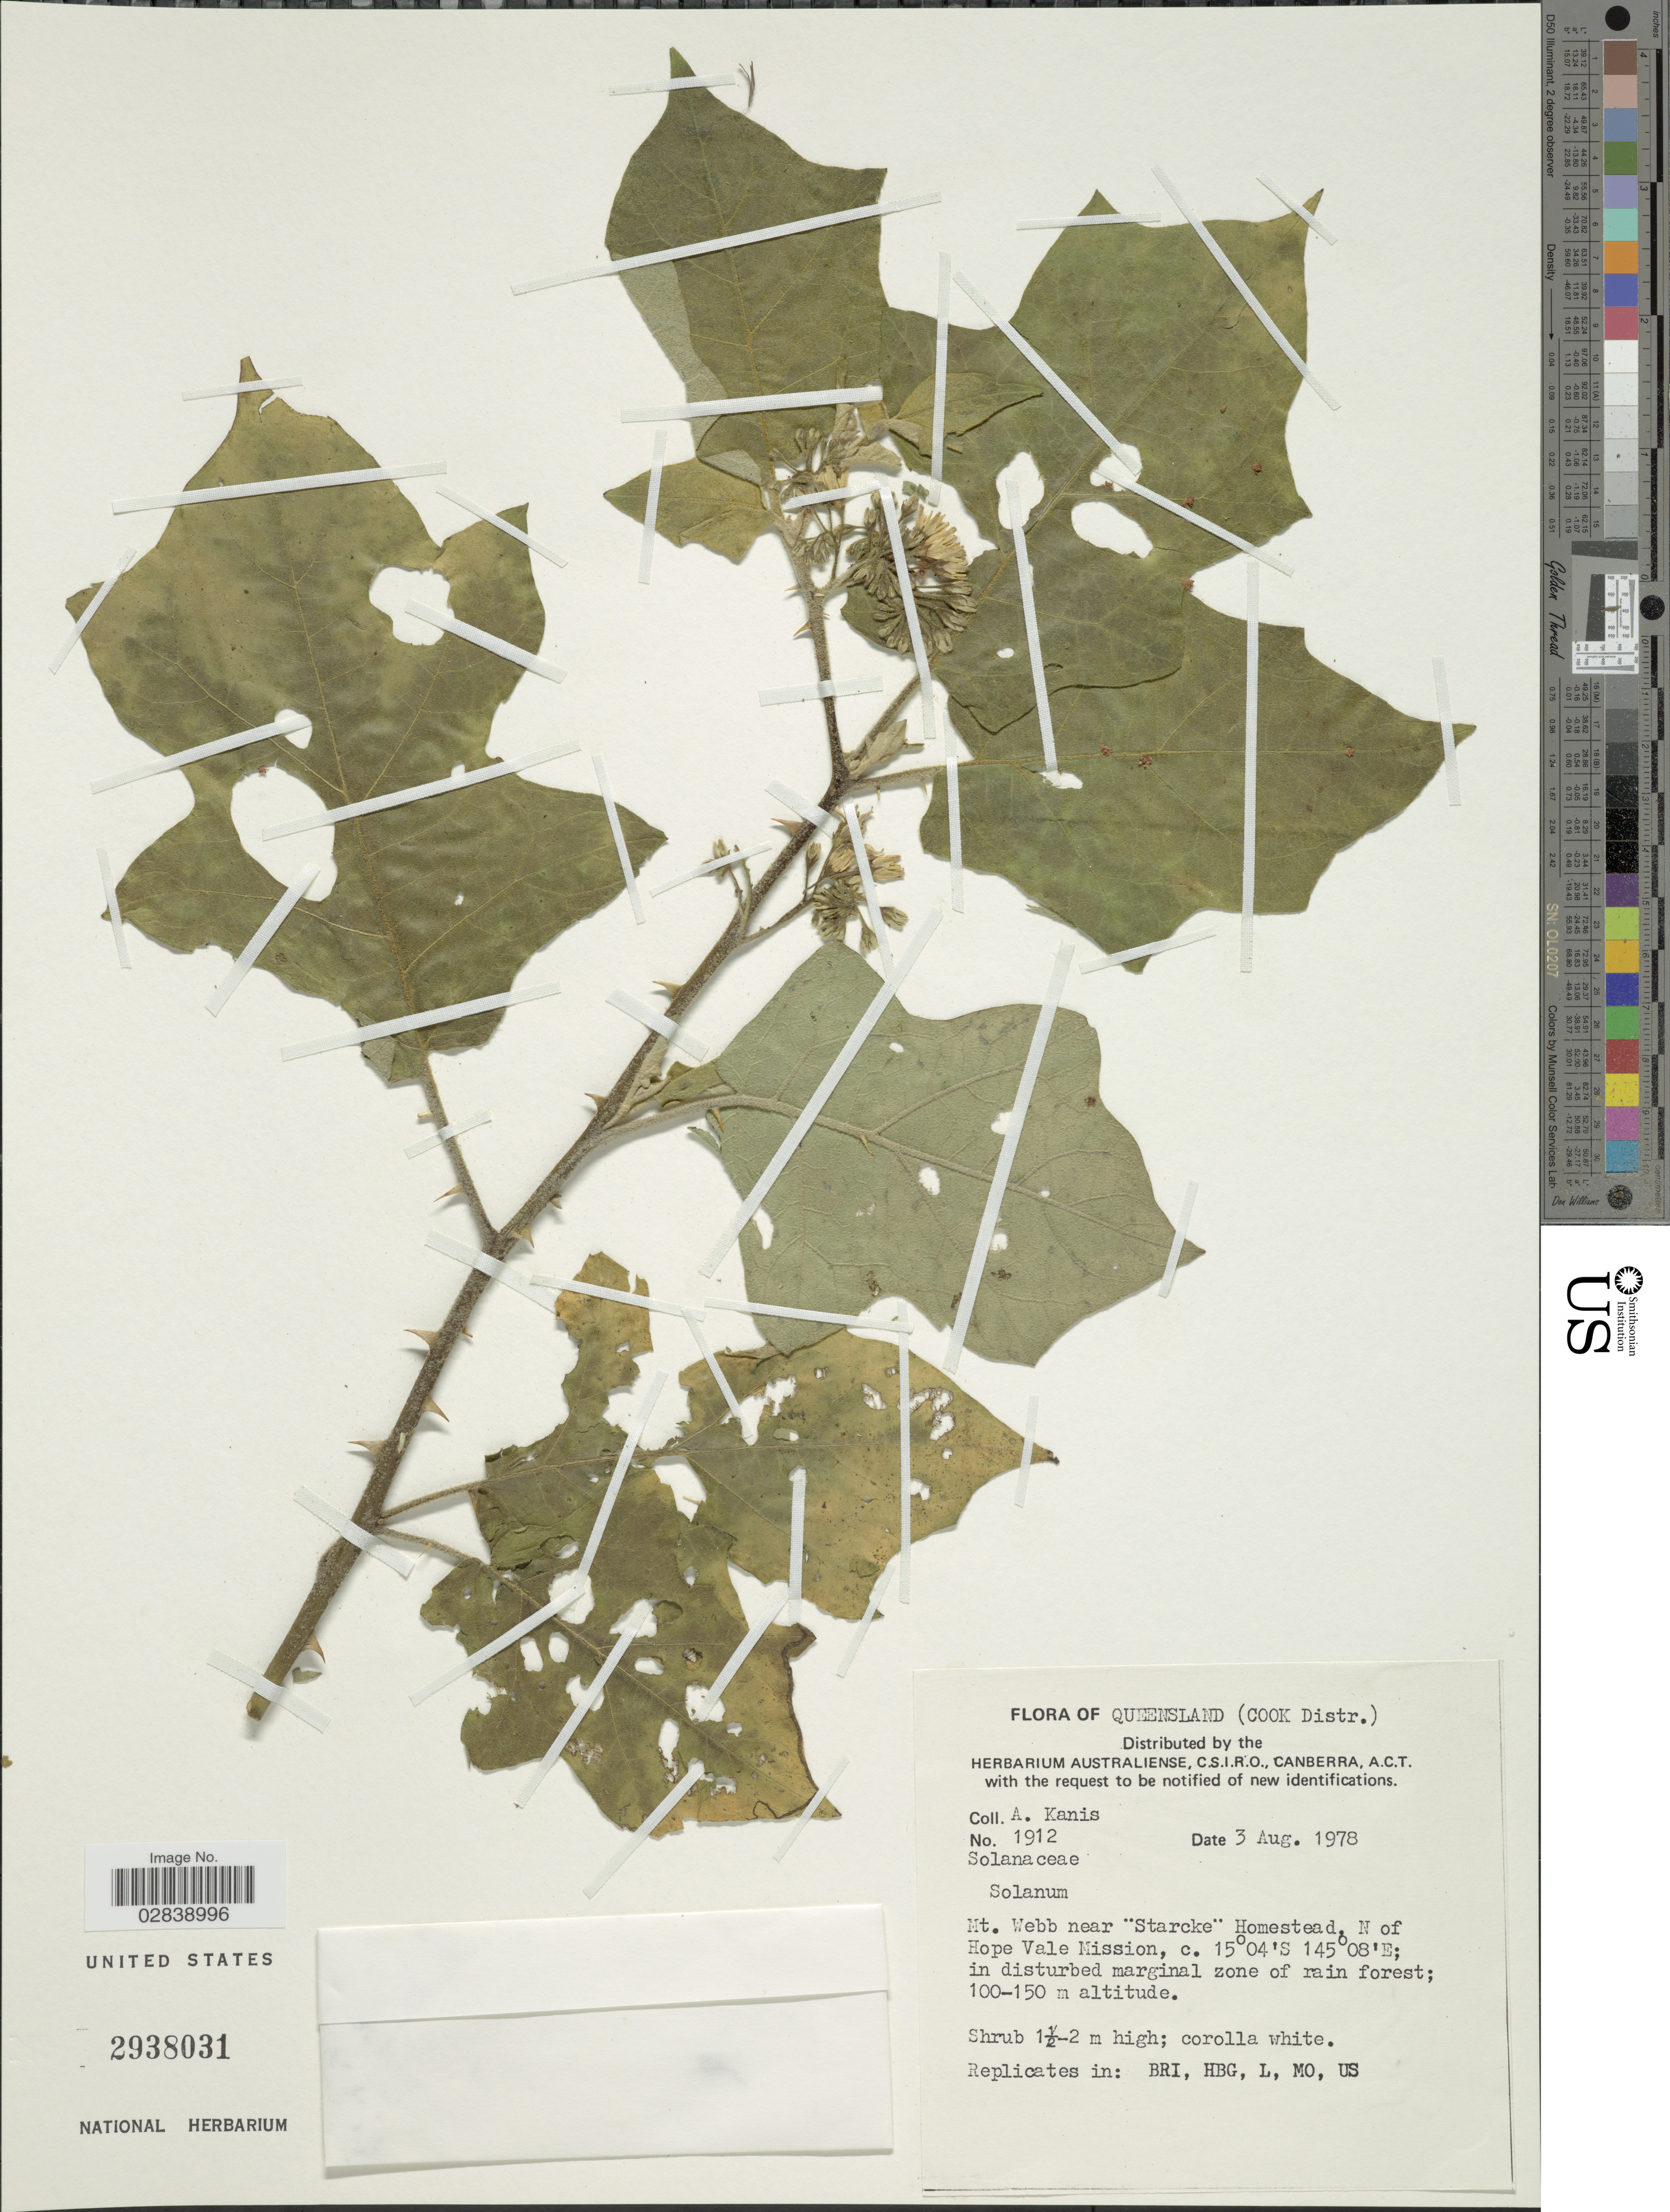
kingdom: Plantae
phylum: Tracheophyta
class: Magnoliopsida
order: Solanales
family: Solanaceae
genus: Solanum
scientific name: Solanum sp.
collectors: A. Kanis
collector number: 1912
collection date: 1978-08-03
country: Australia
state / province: Queensland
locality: (Cook Distr.), Mt. Webb near "Starcke" Homestead, N of Hope Vale Mission.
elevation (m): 100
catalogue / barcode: US 2938031